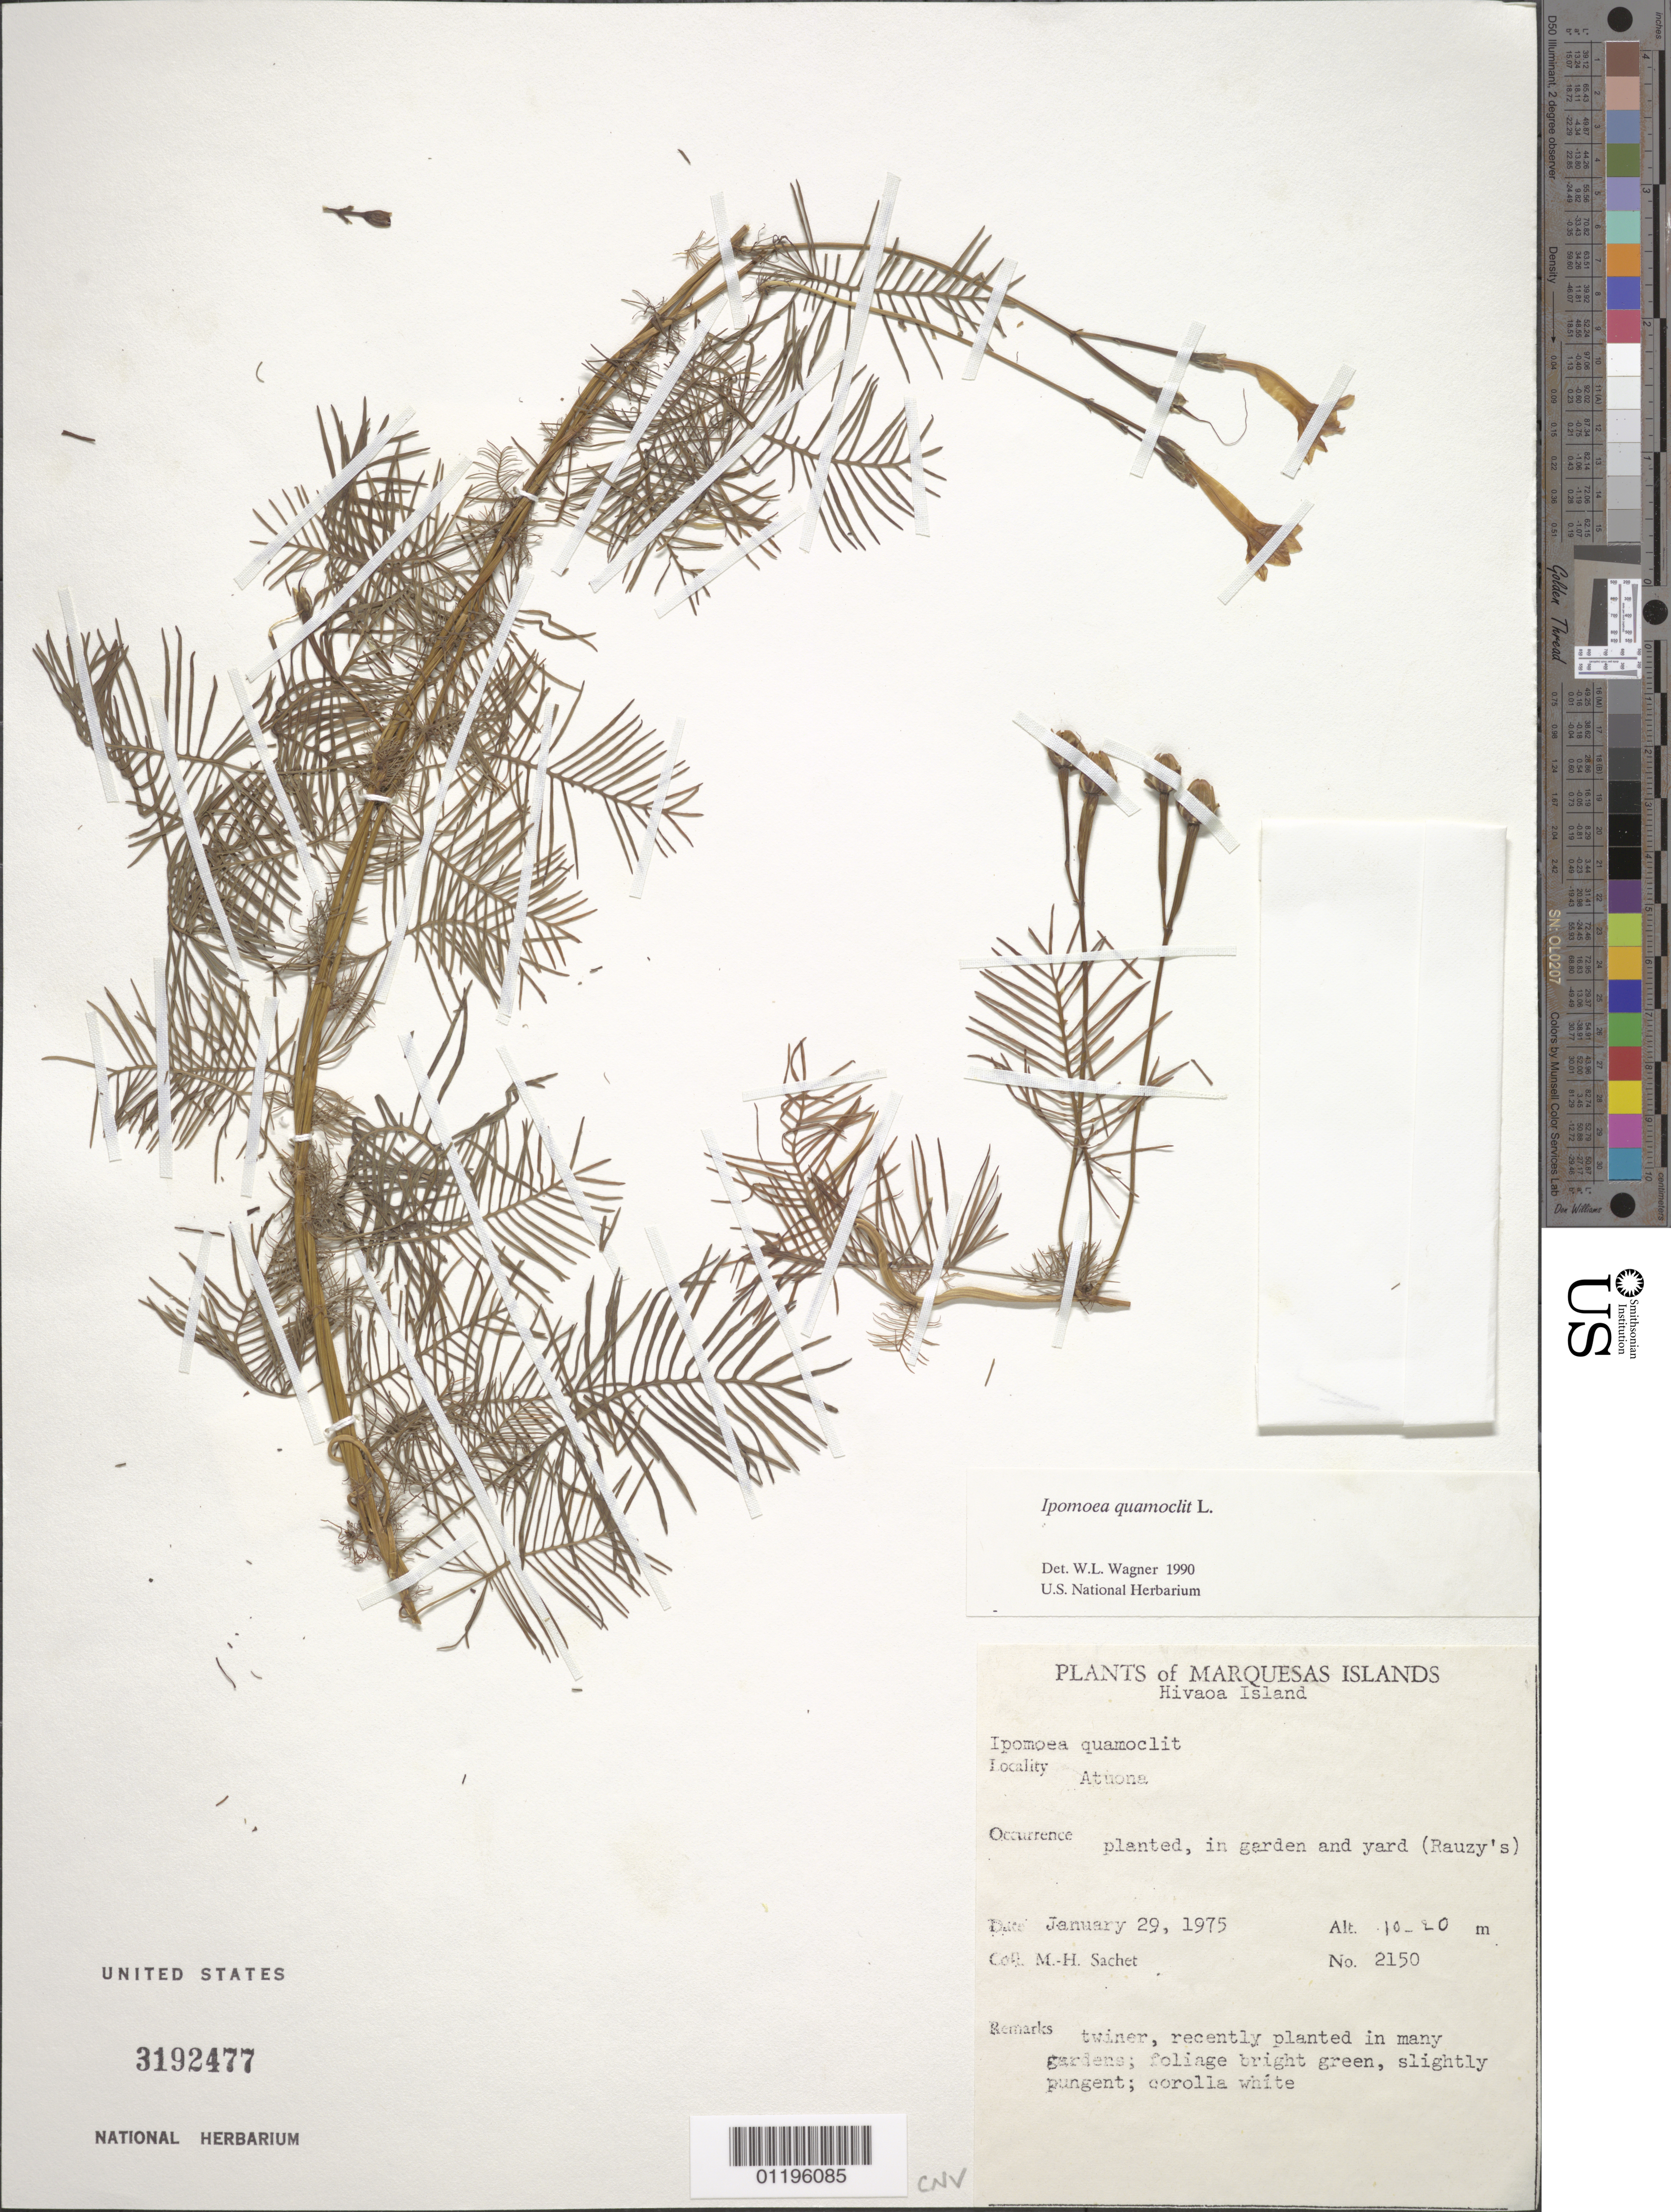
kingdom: Plantae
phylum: Tracheophyta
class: Magnoliopsida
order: Solanales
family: Convolvulaceae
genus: Ipomoea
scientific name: Ipomoea quamoclit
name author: L.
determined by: Wagner, W. L., (BOT), Smithsonian Institution - National Museum of Natural History (UNITED STATES)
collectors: M.-H. Sachet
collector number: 2150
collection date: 1975-01-29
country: French Polynesia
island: Hiva Oa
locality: Atuona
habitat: Planted in garden and yard (Rauzy's)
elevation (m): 10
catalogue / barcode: US 3192477